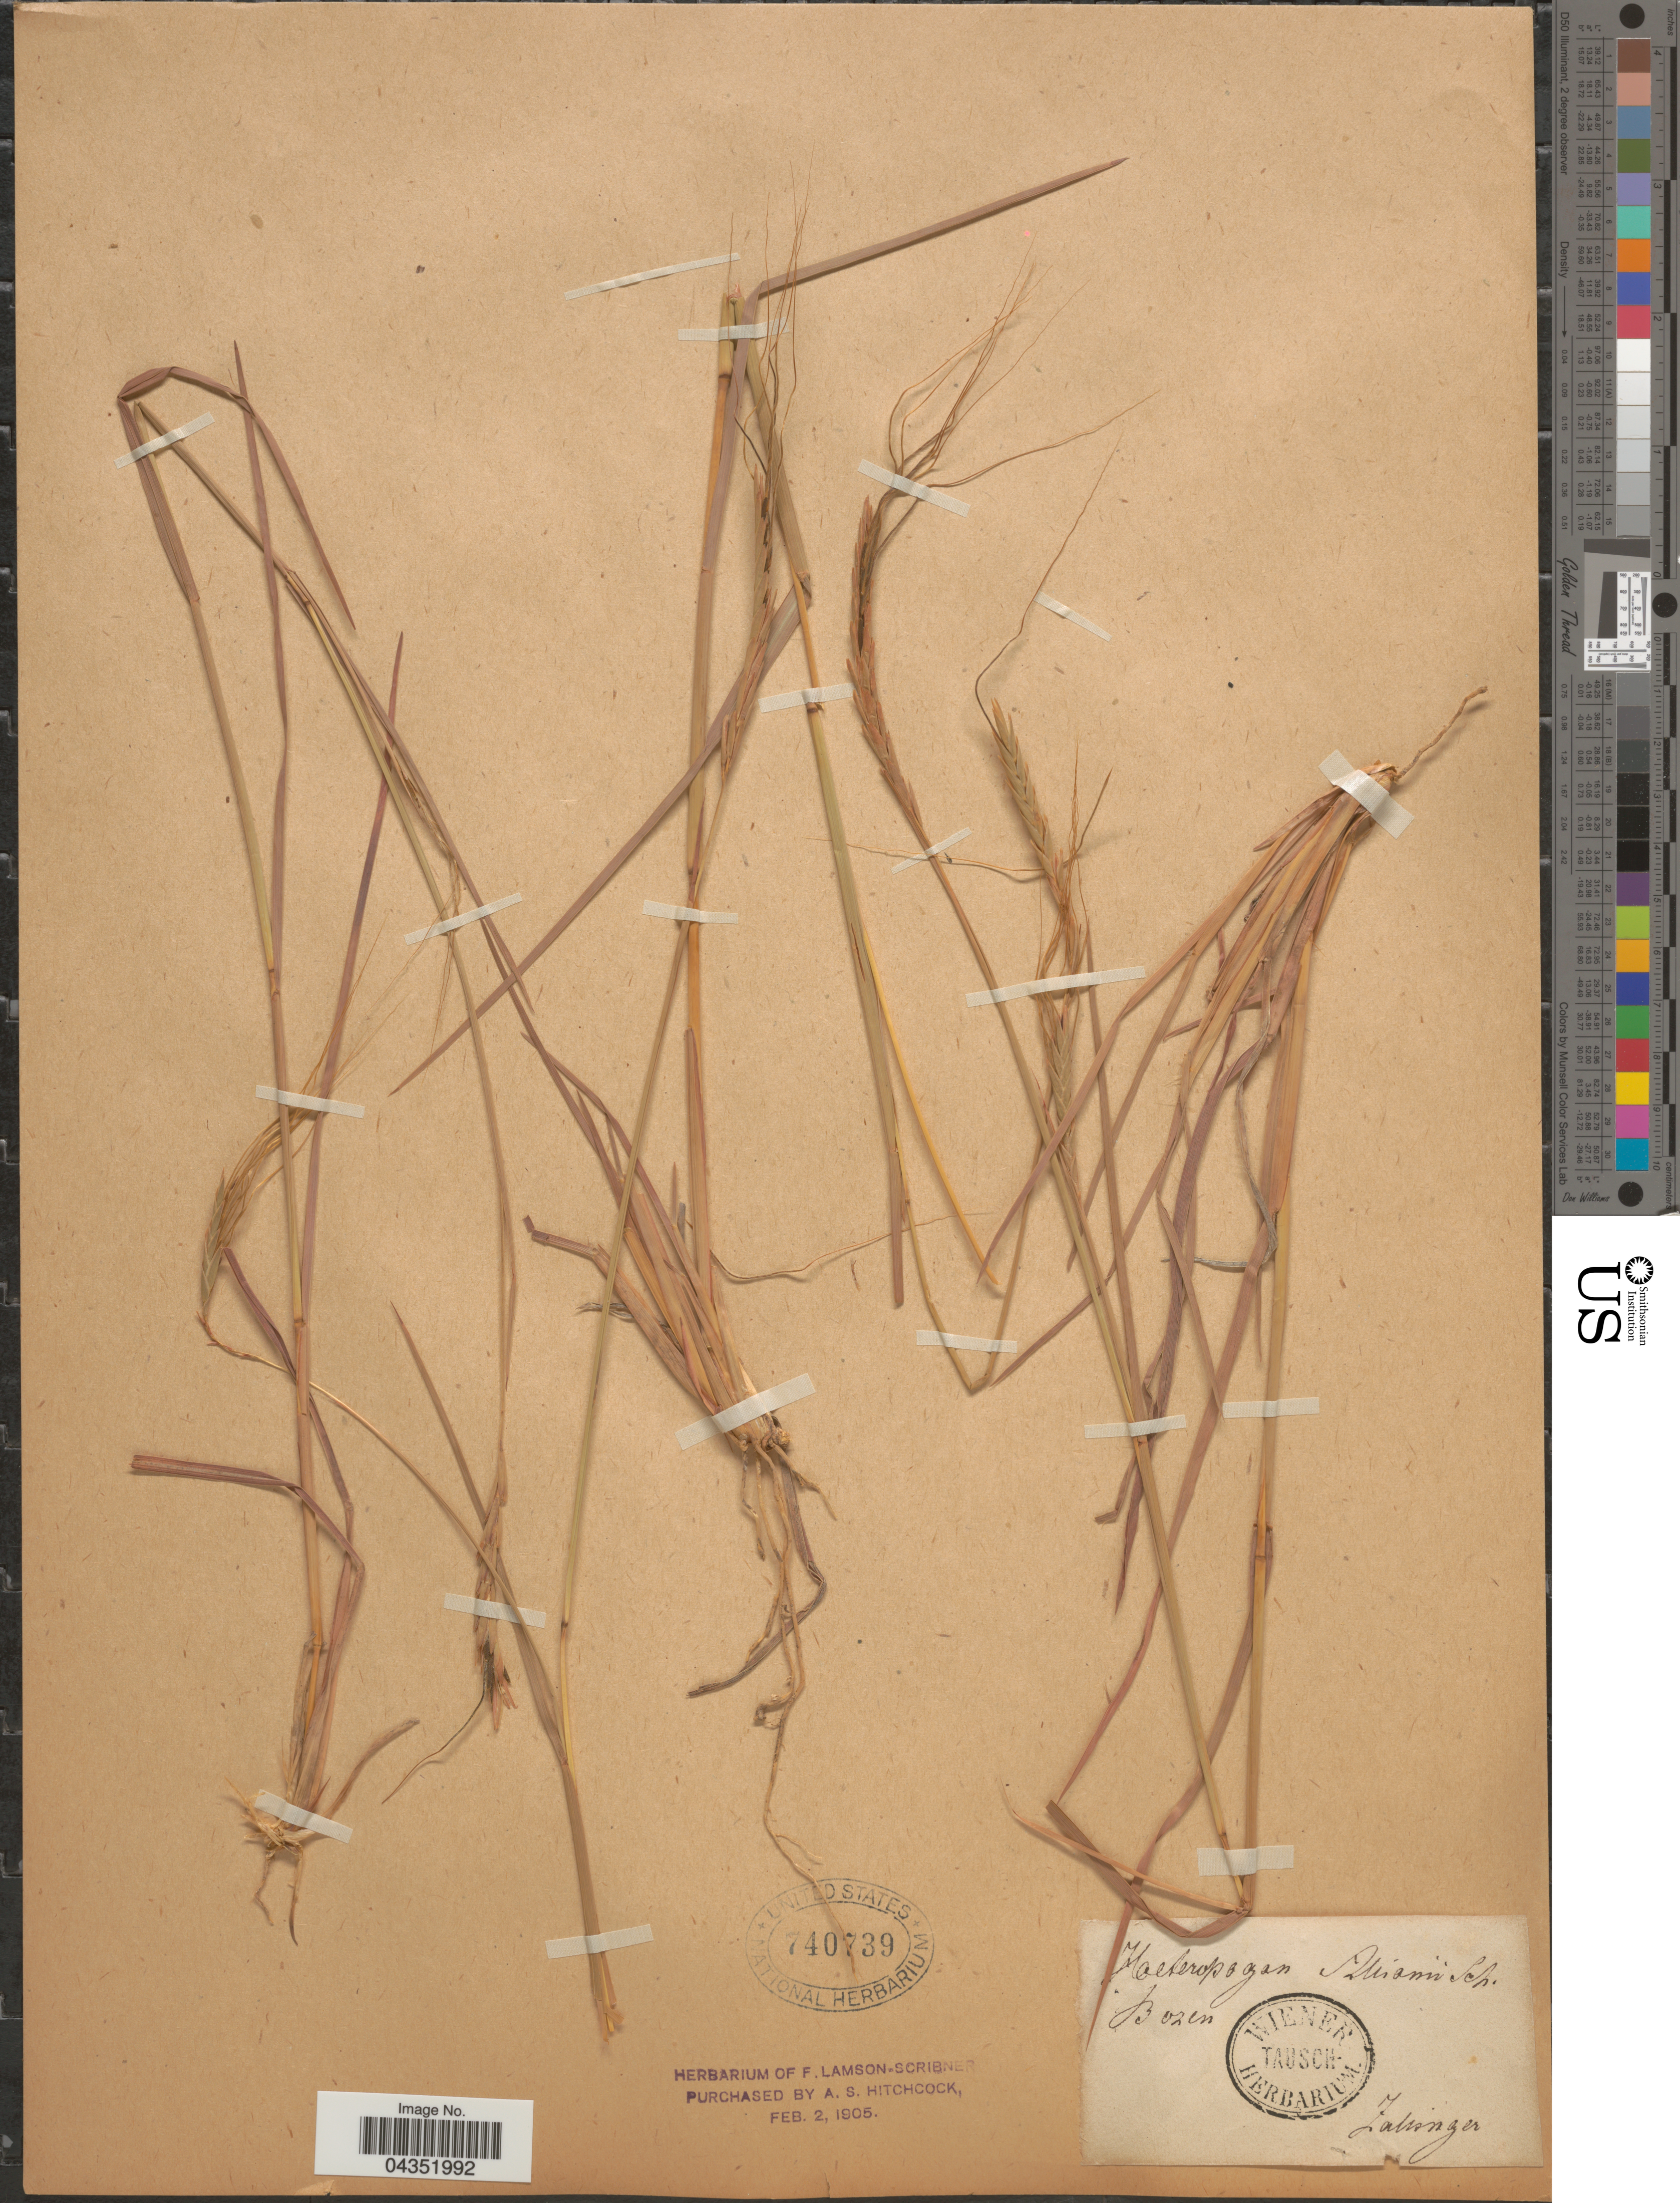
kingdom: Plantae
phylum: Tracheophyta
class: Liliopsida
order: Poales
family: Poaceae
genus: Heteropogon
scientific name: Heteropogon contortus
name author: (L.) P. Beauv. ex Roem. & Schult.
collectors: -- Zollinger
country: Italy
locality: Bozen [Bolzano]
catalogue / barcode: US 740739